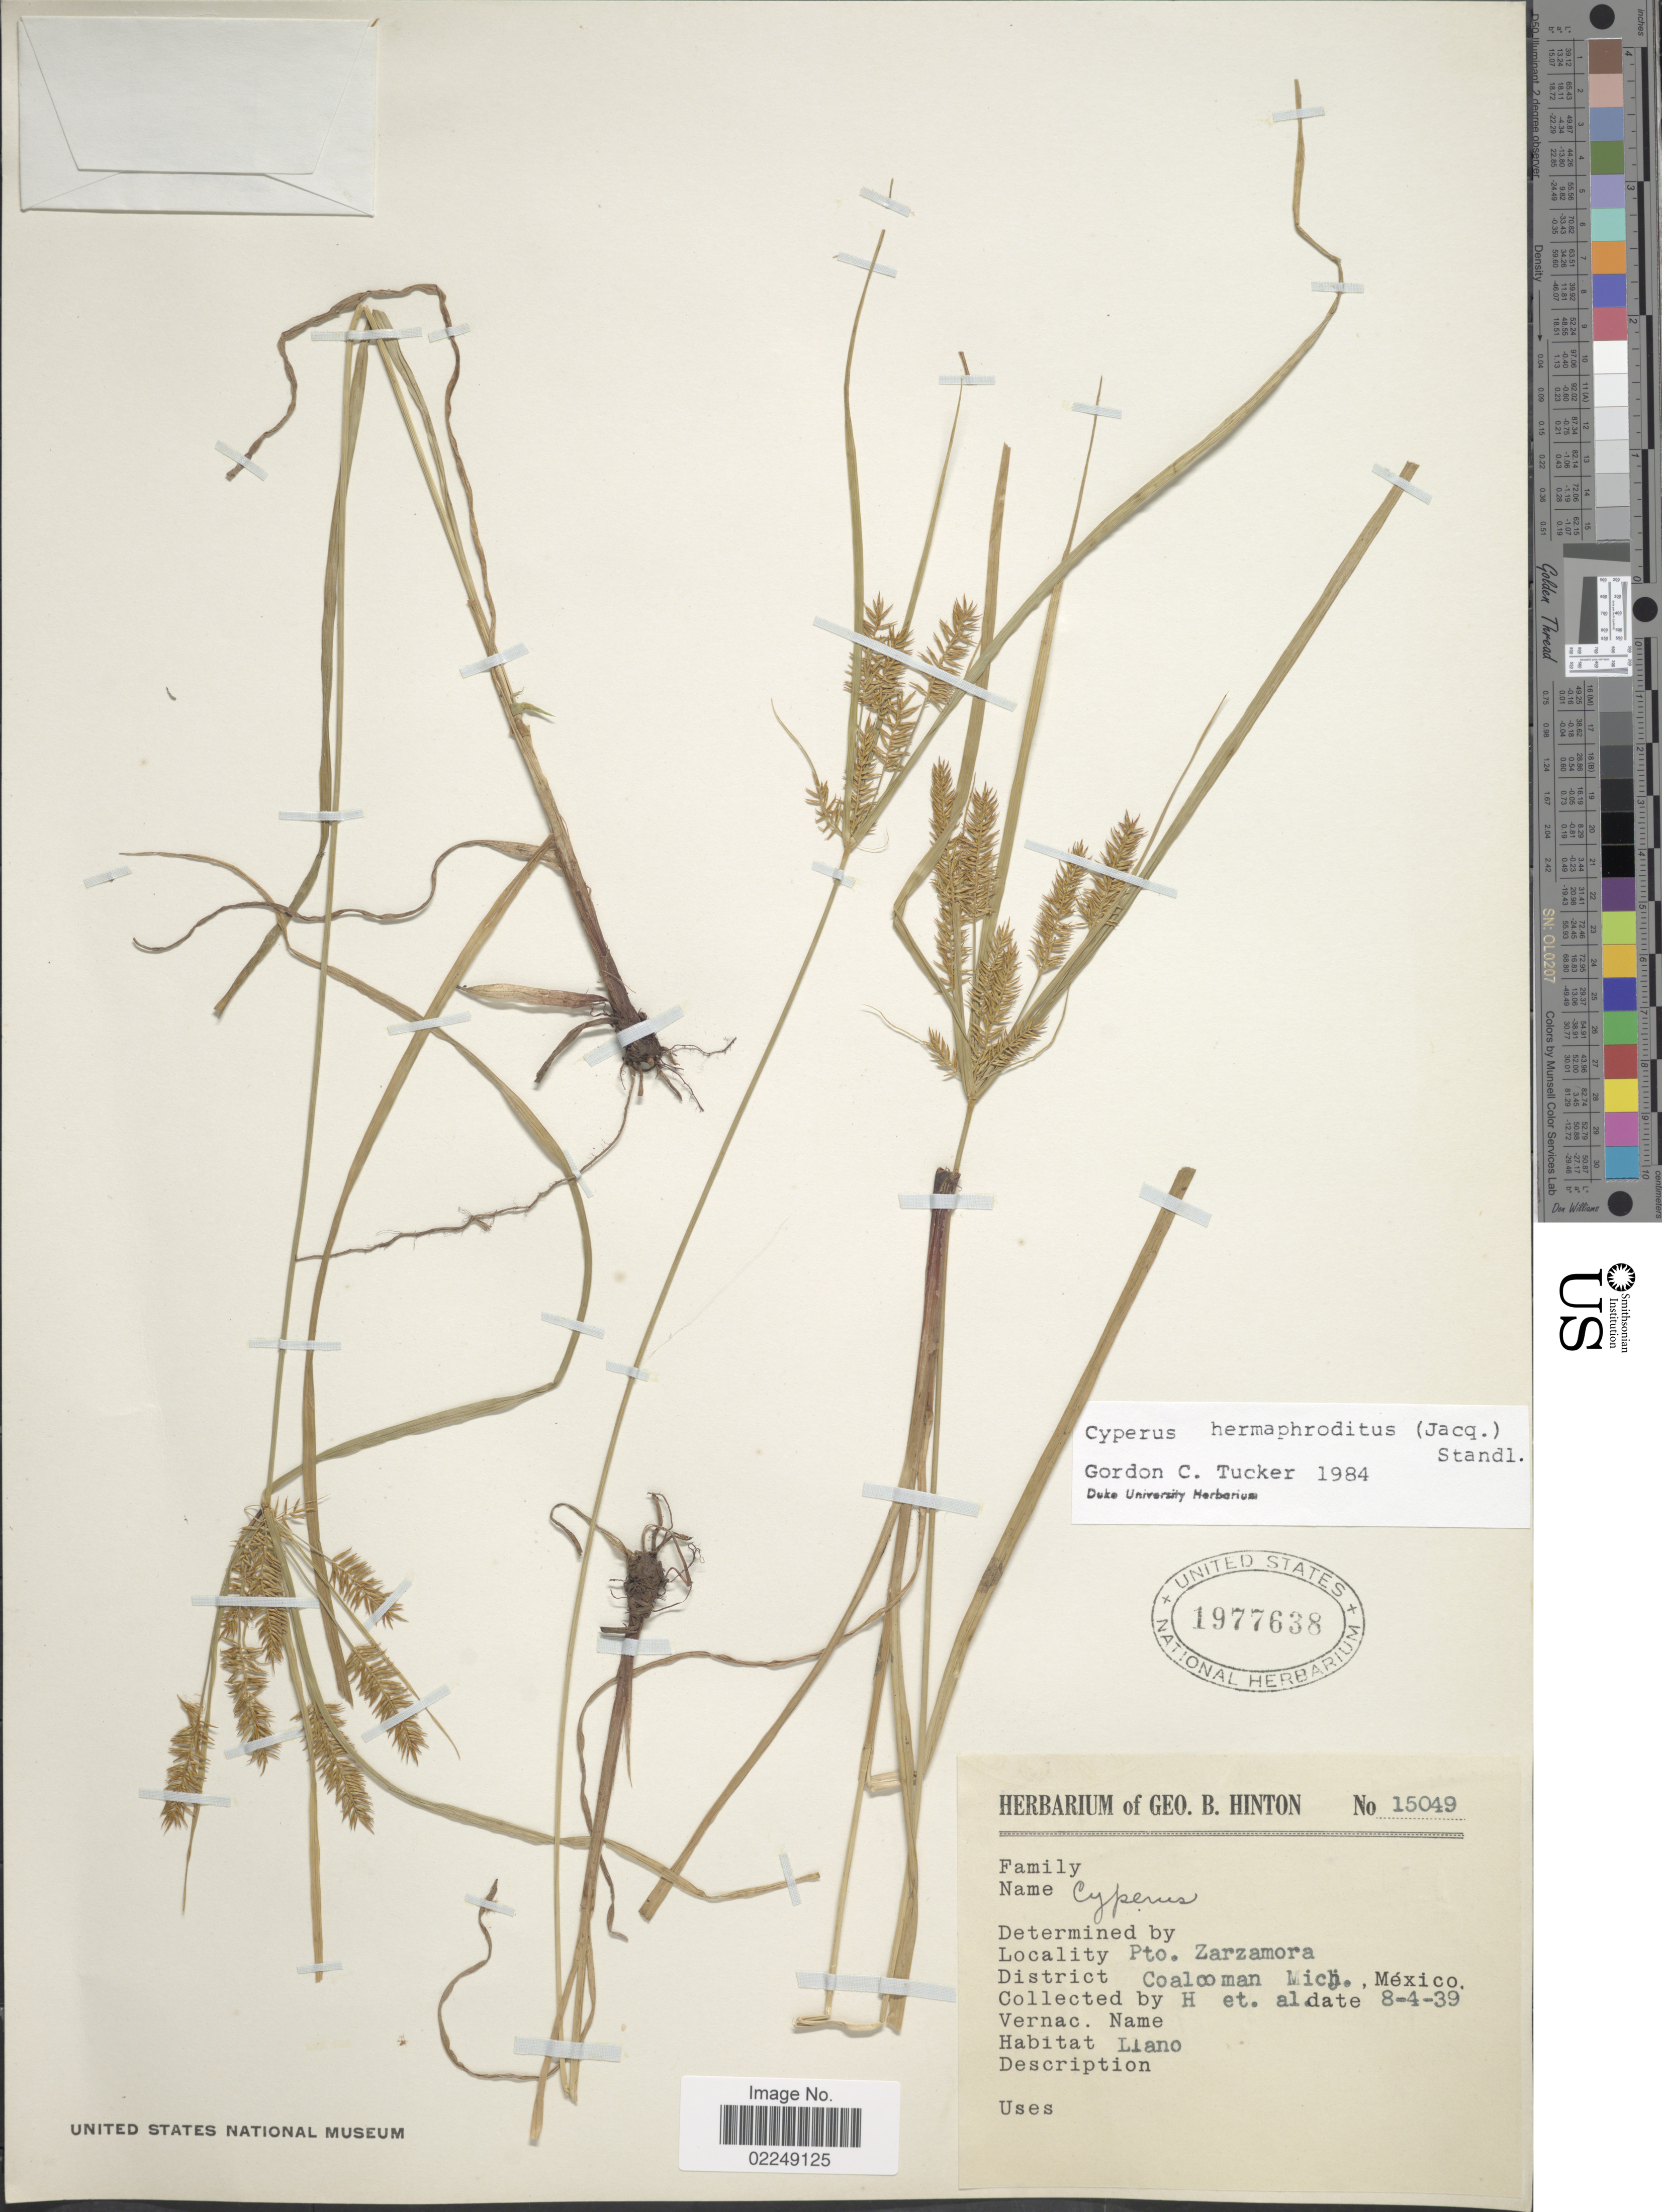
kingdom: Plantae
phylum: Tracheophyta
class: Liliopsida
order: Poales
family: Cyperaceae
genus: Cyperus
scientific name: Cyperus hermaphroditus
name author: (Jacq.) Standl.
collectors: G. B. Hinton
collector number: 15049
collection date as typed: Transcribed d/m/y: 8/4/39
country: Mexico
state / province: Michoacán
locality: Pto. Zarzamora, District Coaloman Mich.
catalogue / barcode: US 1977638